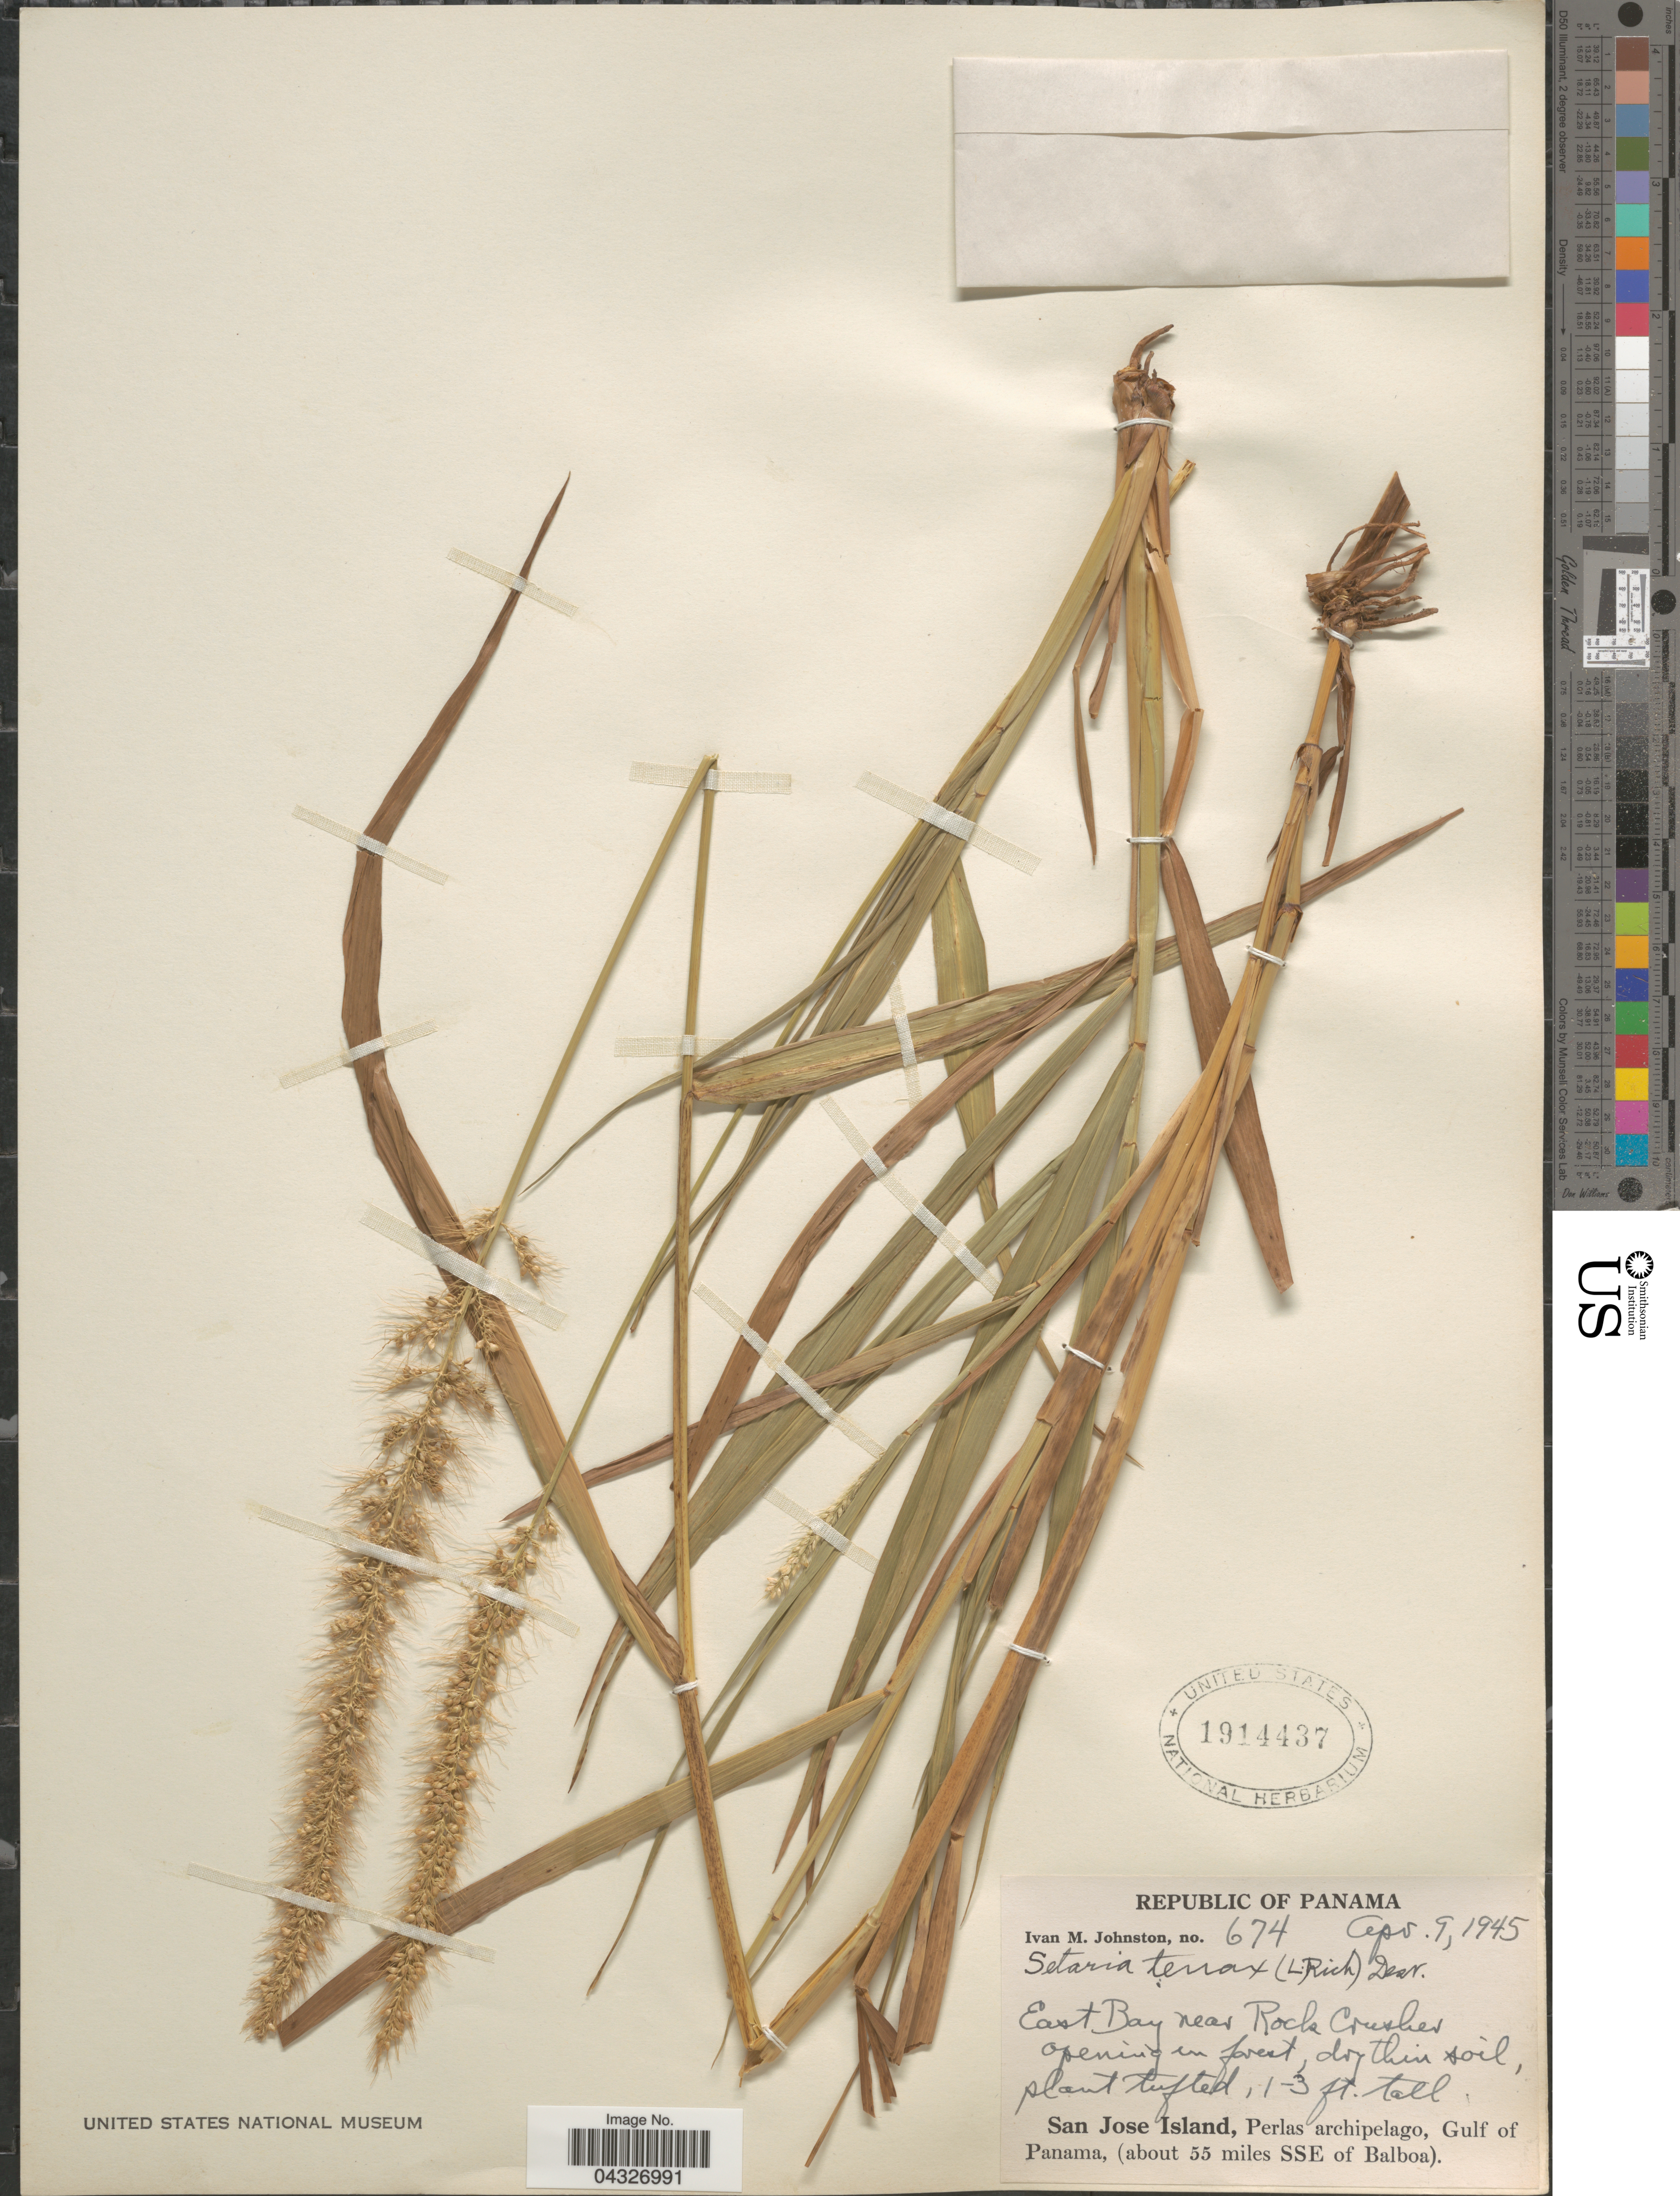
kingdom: Plantae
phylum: Tracheophyta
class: Liliopsida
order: Poales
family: Poaceae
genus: Setaria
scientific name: Setaria tenax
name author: (Rich.) Desv.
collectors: I.M. Johnston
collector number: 674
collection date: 1945-04-09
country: Panama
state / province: Panamá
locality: Republic of Panama. East Bay near Rock Crusher. San Jose Island, Perlas archipelago, Gulf of Panama, (about 55 miles SSE of Balboa).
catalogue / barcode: US 1914437